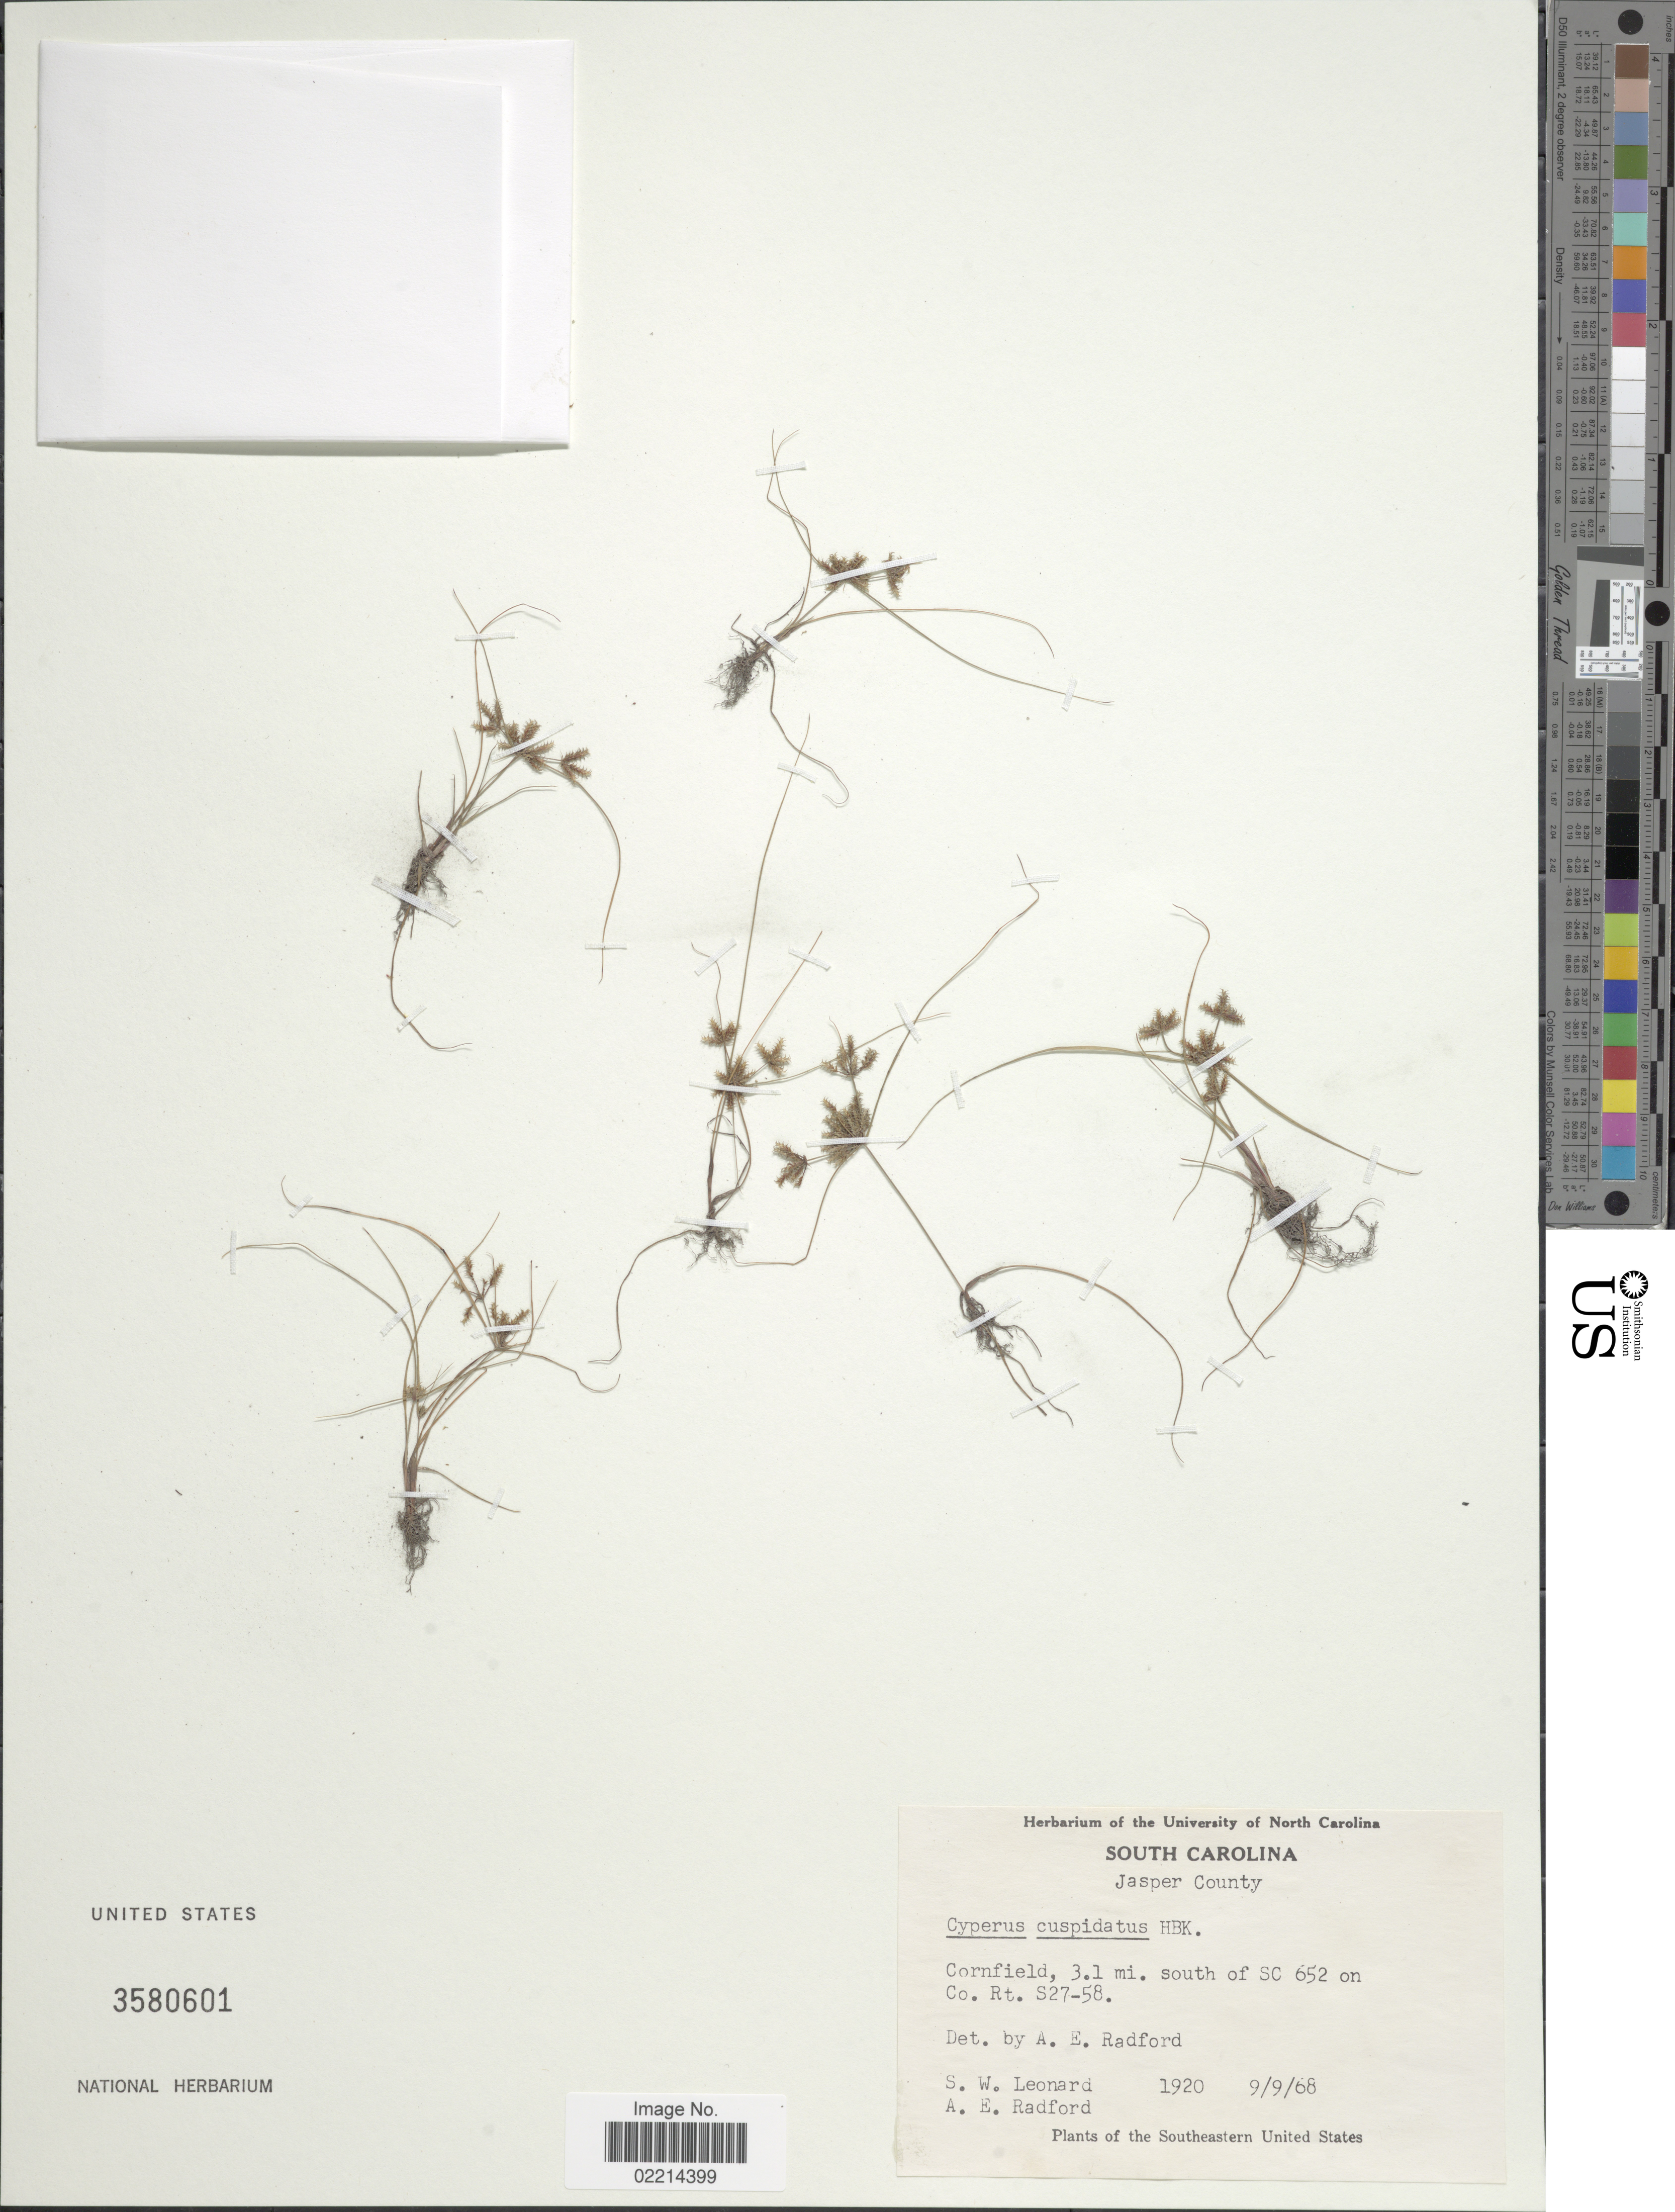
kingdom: Plantae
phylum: Tracheophyta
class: Liliopsida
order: Poales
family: Cyperaceae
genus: Cyperus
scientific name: Cyperus cuspidatus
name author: Kunth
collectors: S. W. Leonard & A. E. Radford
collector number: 1920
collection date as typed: Transcribed d/m/y: 9/9/68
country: United States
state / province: South Carolina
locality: Jasper County, Cornfield, 3.1 mi south of SC 652 on Co Rt S27-58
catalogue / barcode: US 3580601